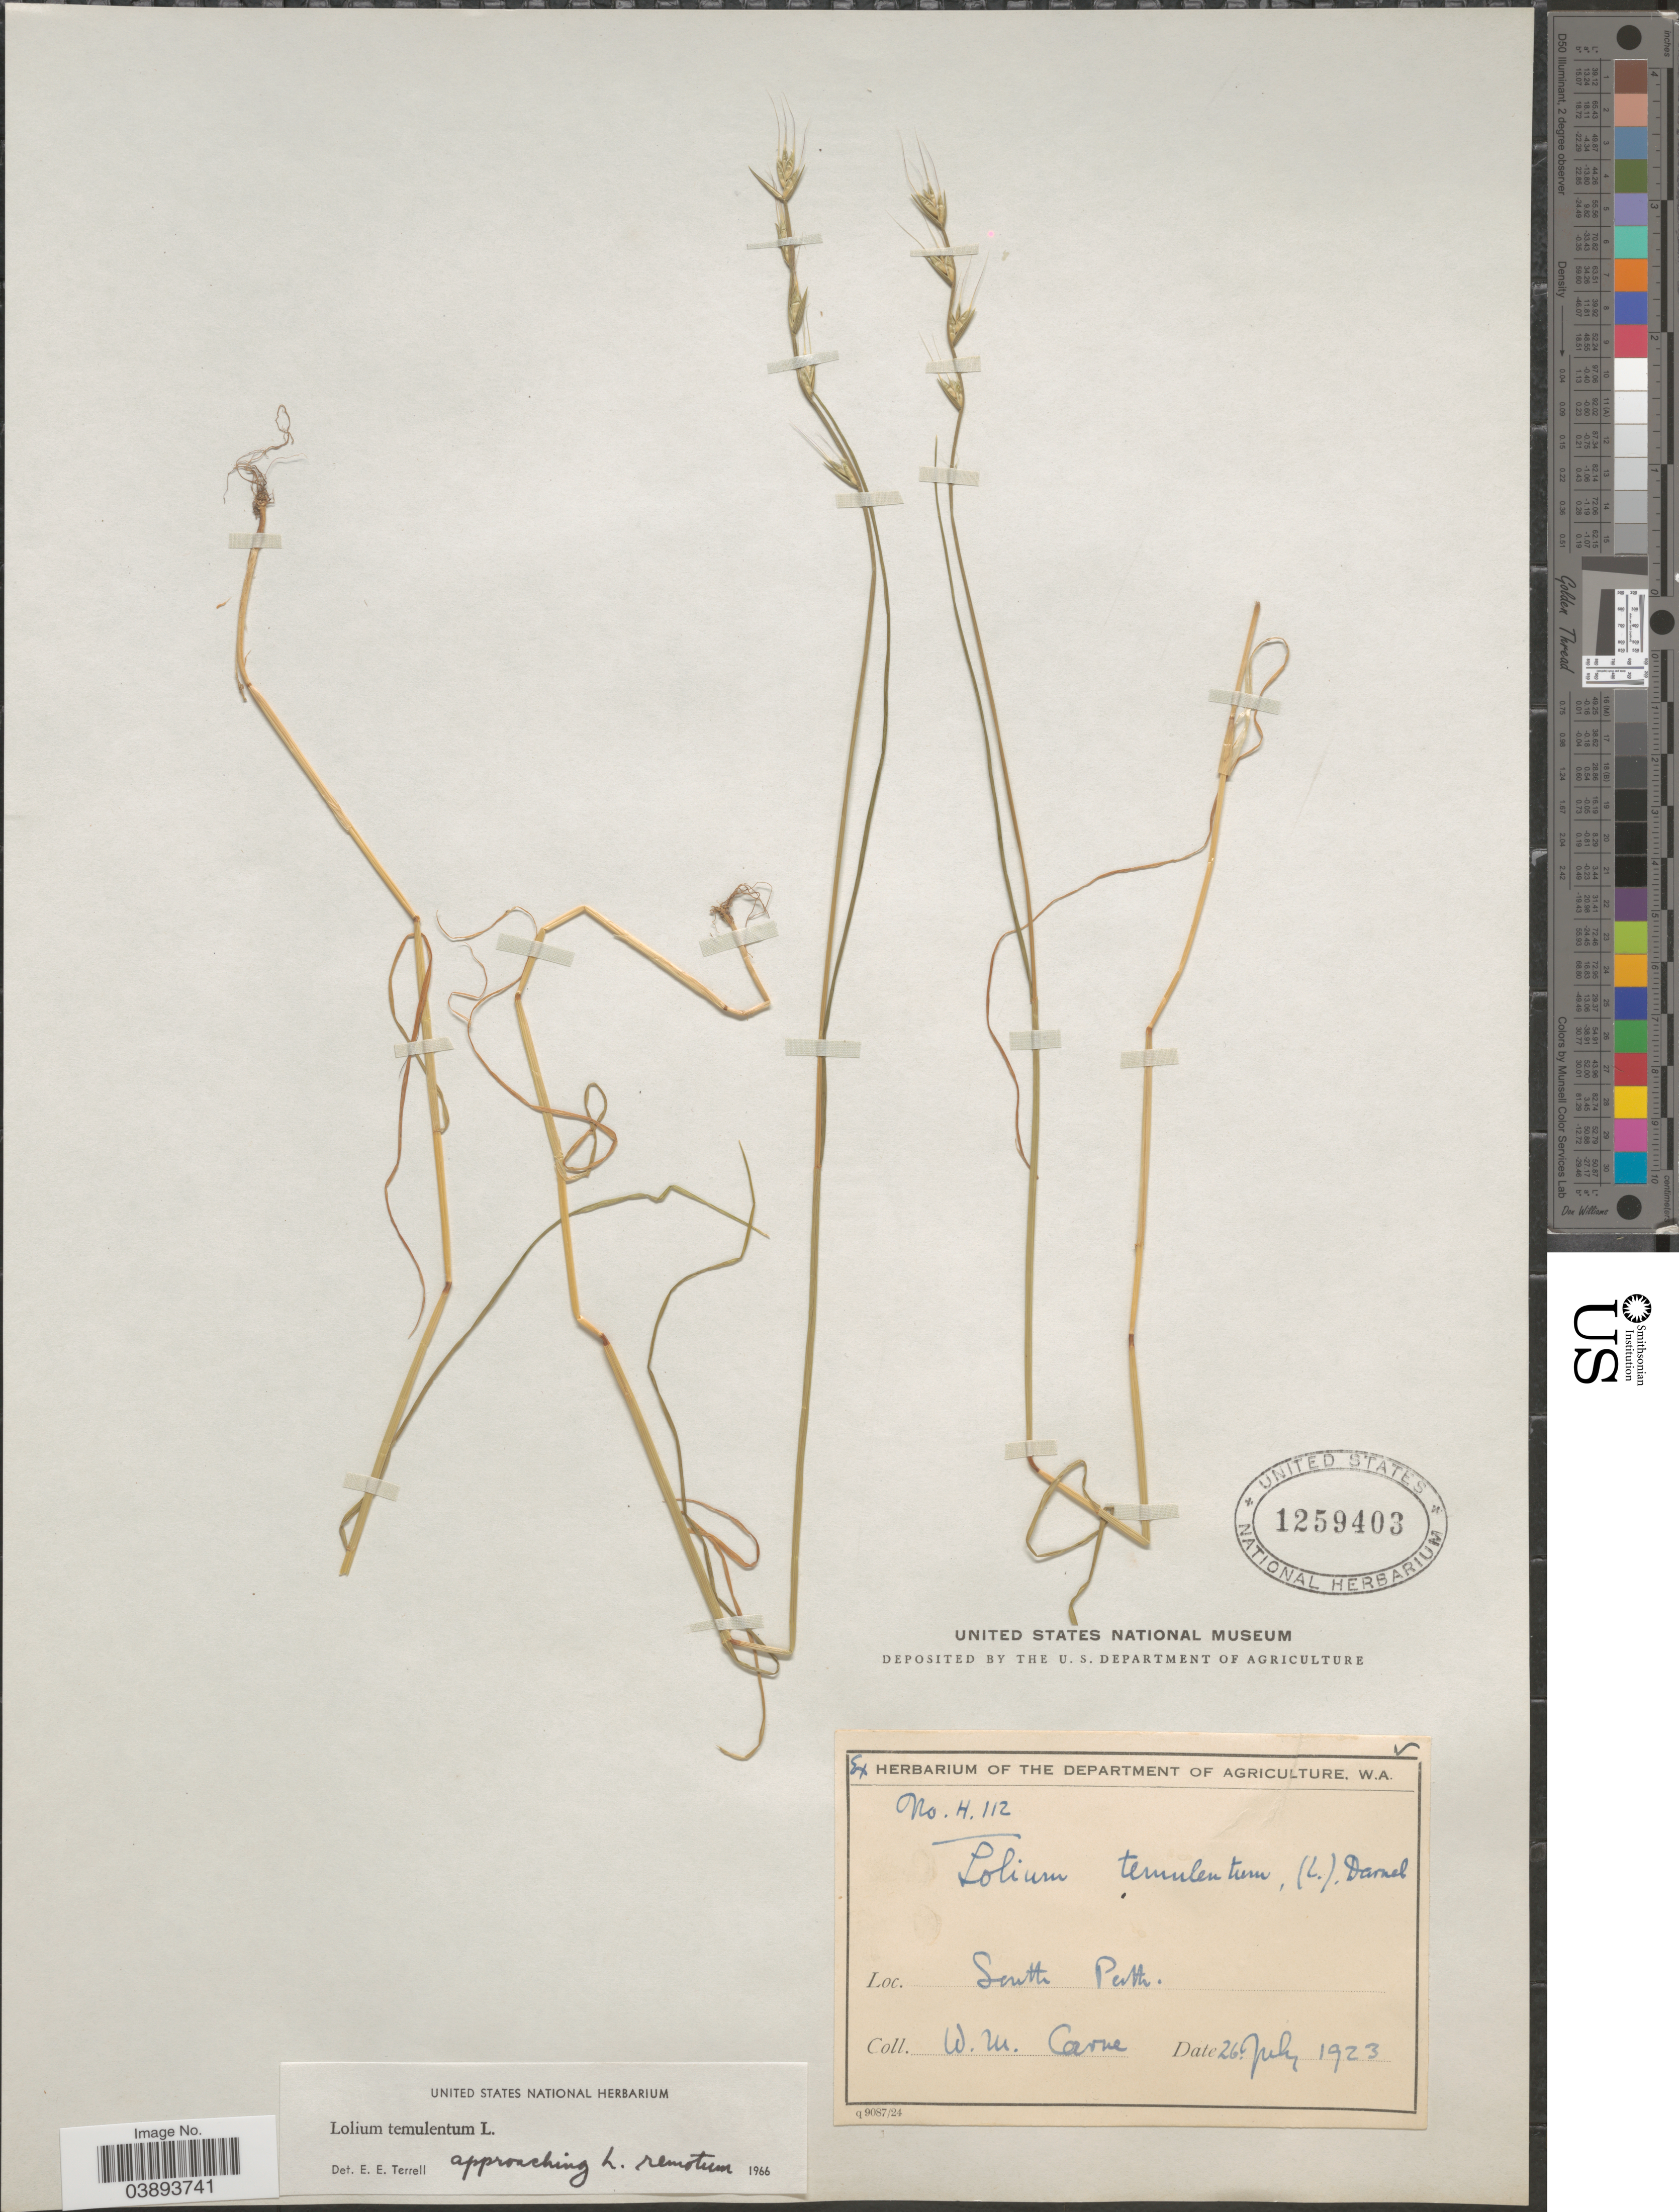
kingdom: Plantae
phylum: Tracheophyta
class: Liliopsida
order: Poales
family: Poaceae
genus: Lolium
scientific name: Lolium temulentum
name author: L.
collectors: W. Carne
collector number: H112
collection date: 1923-07-26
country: Australia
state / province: Western Australia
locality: South Perth.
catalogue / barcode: US 1259403